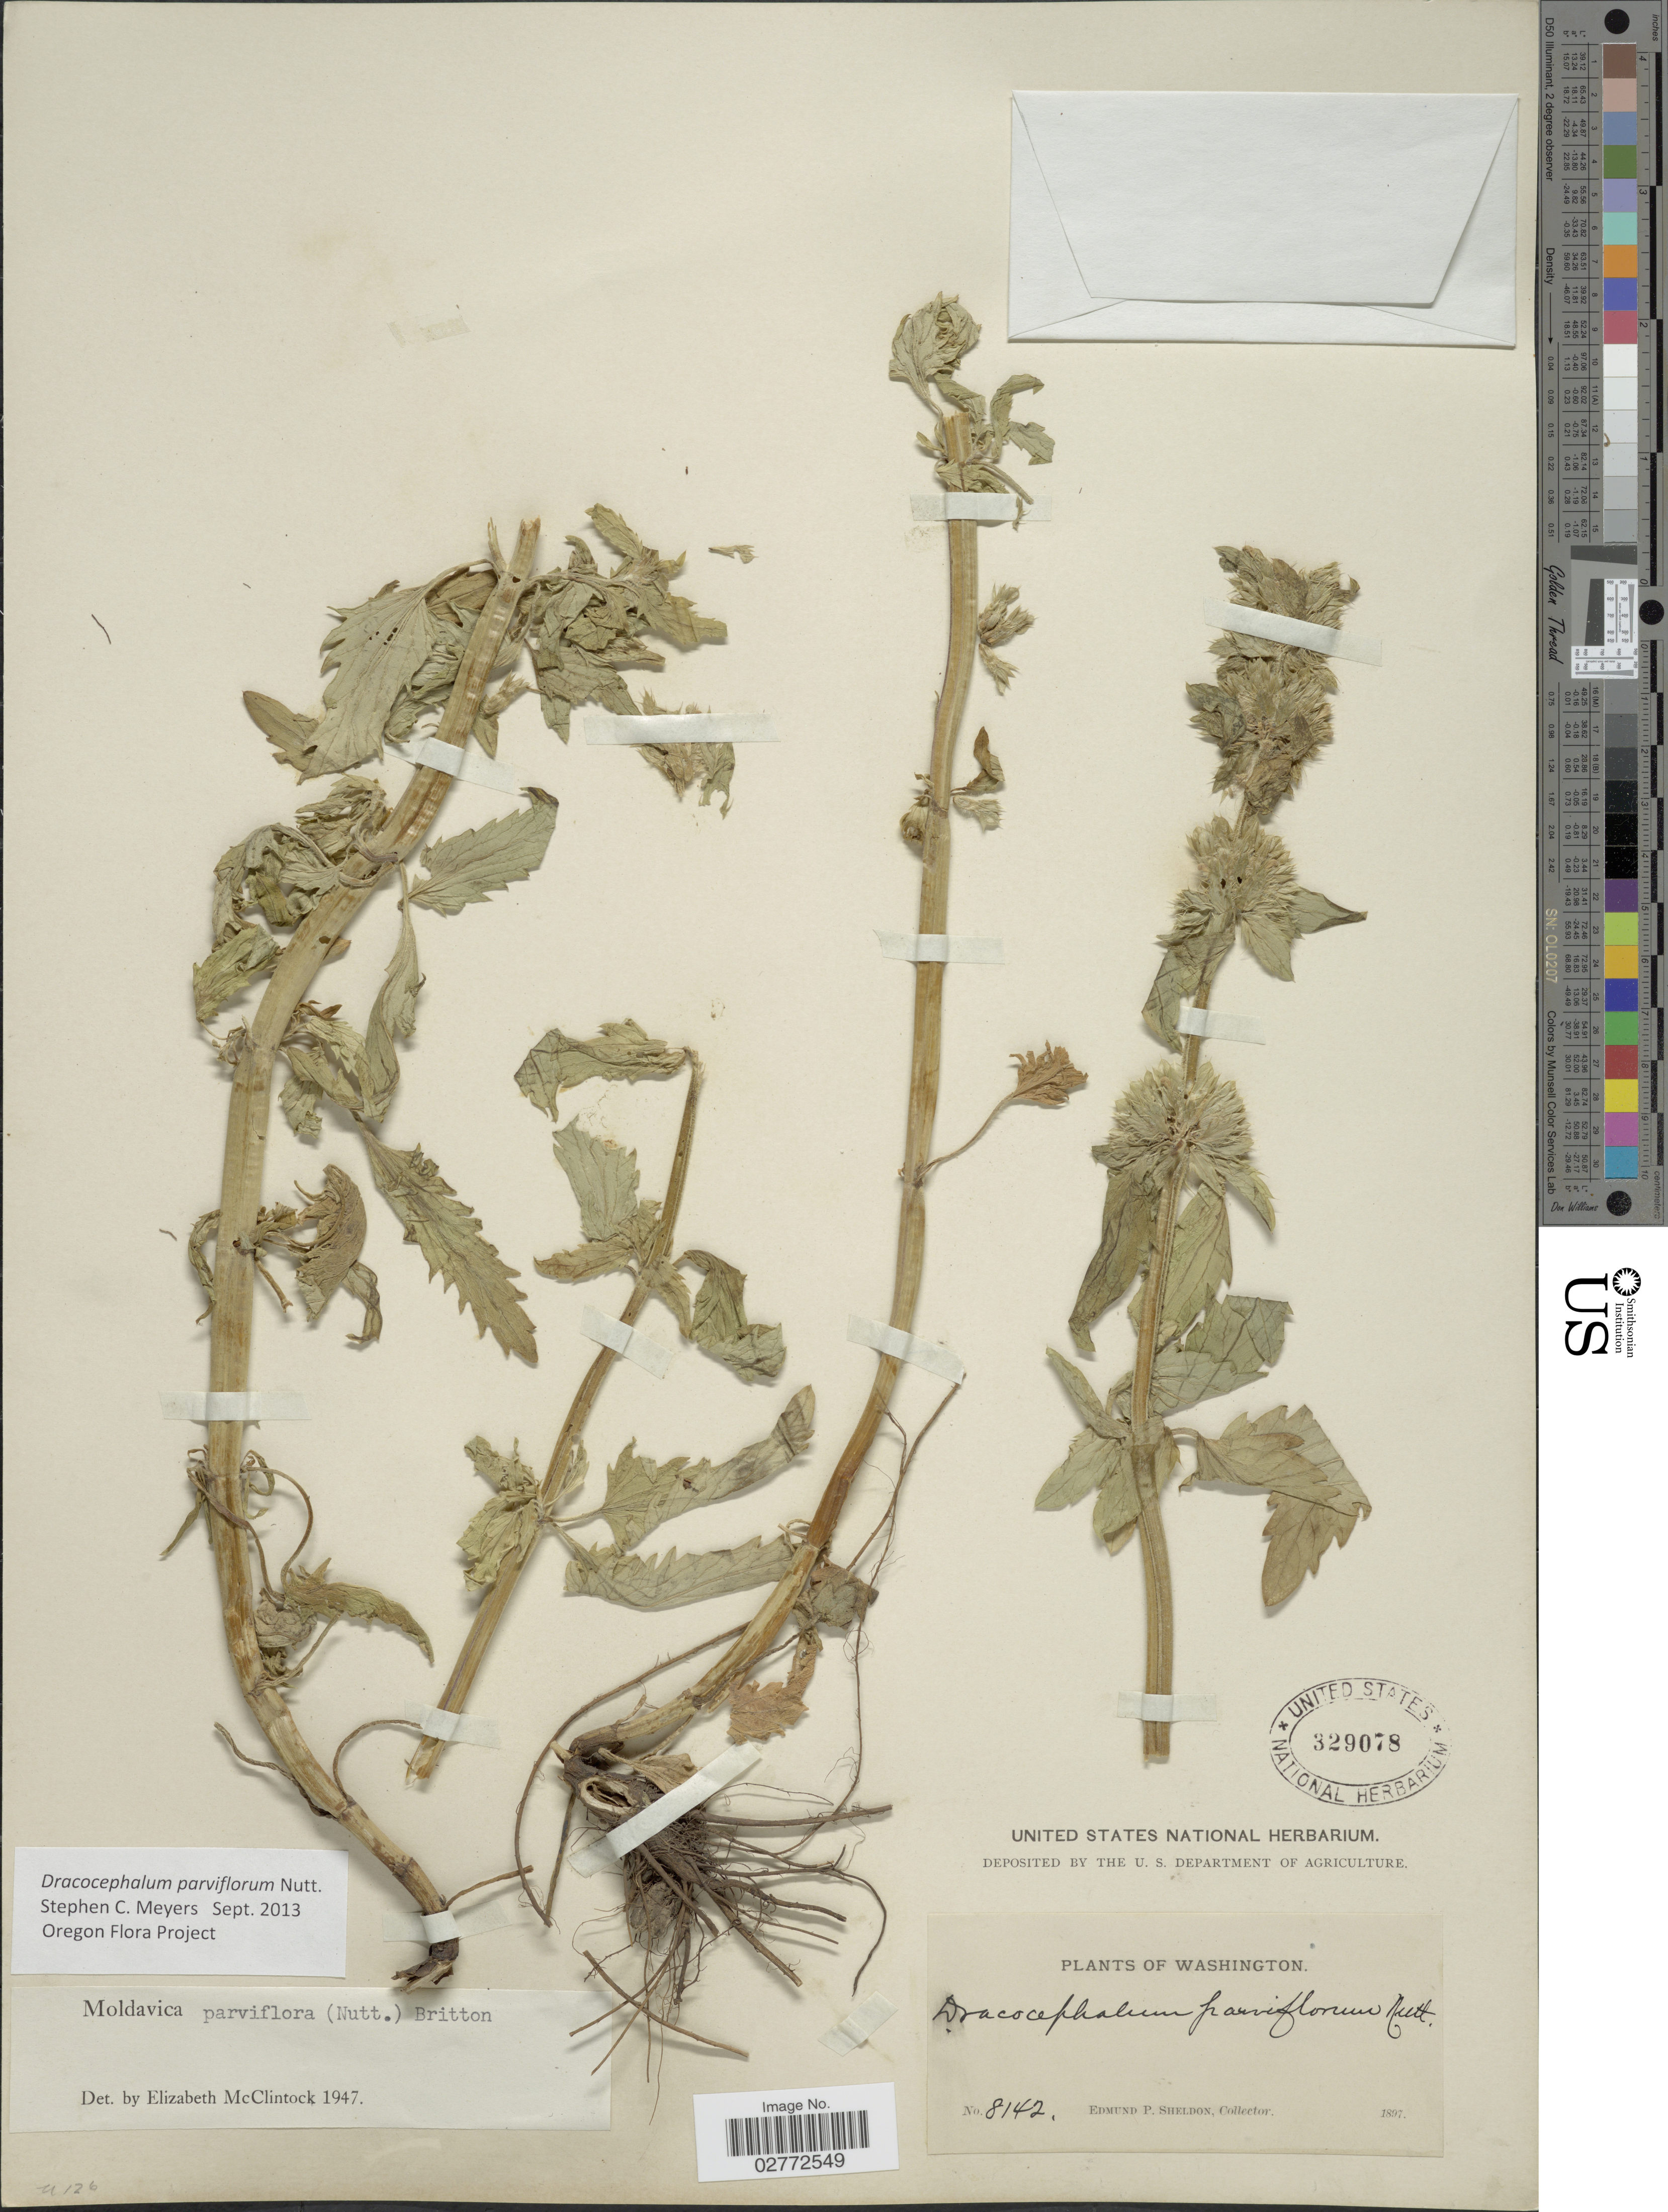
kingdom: Plantae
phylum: Tracheophyta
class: Magnoliopsida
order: Lamiales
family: Lamiaceae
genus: Dracocephalum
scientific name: Dracocephalum parviflorum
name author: Nutt.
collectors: E. P. Sheldon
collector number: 8142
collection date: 1897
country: United States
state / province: Washington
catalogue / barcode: US 329078